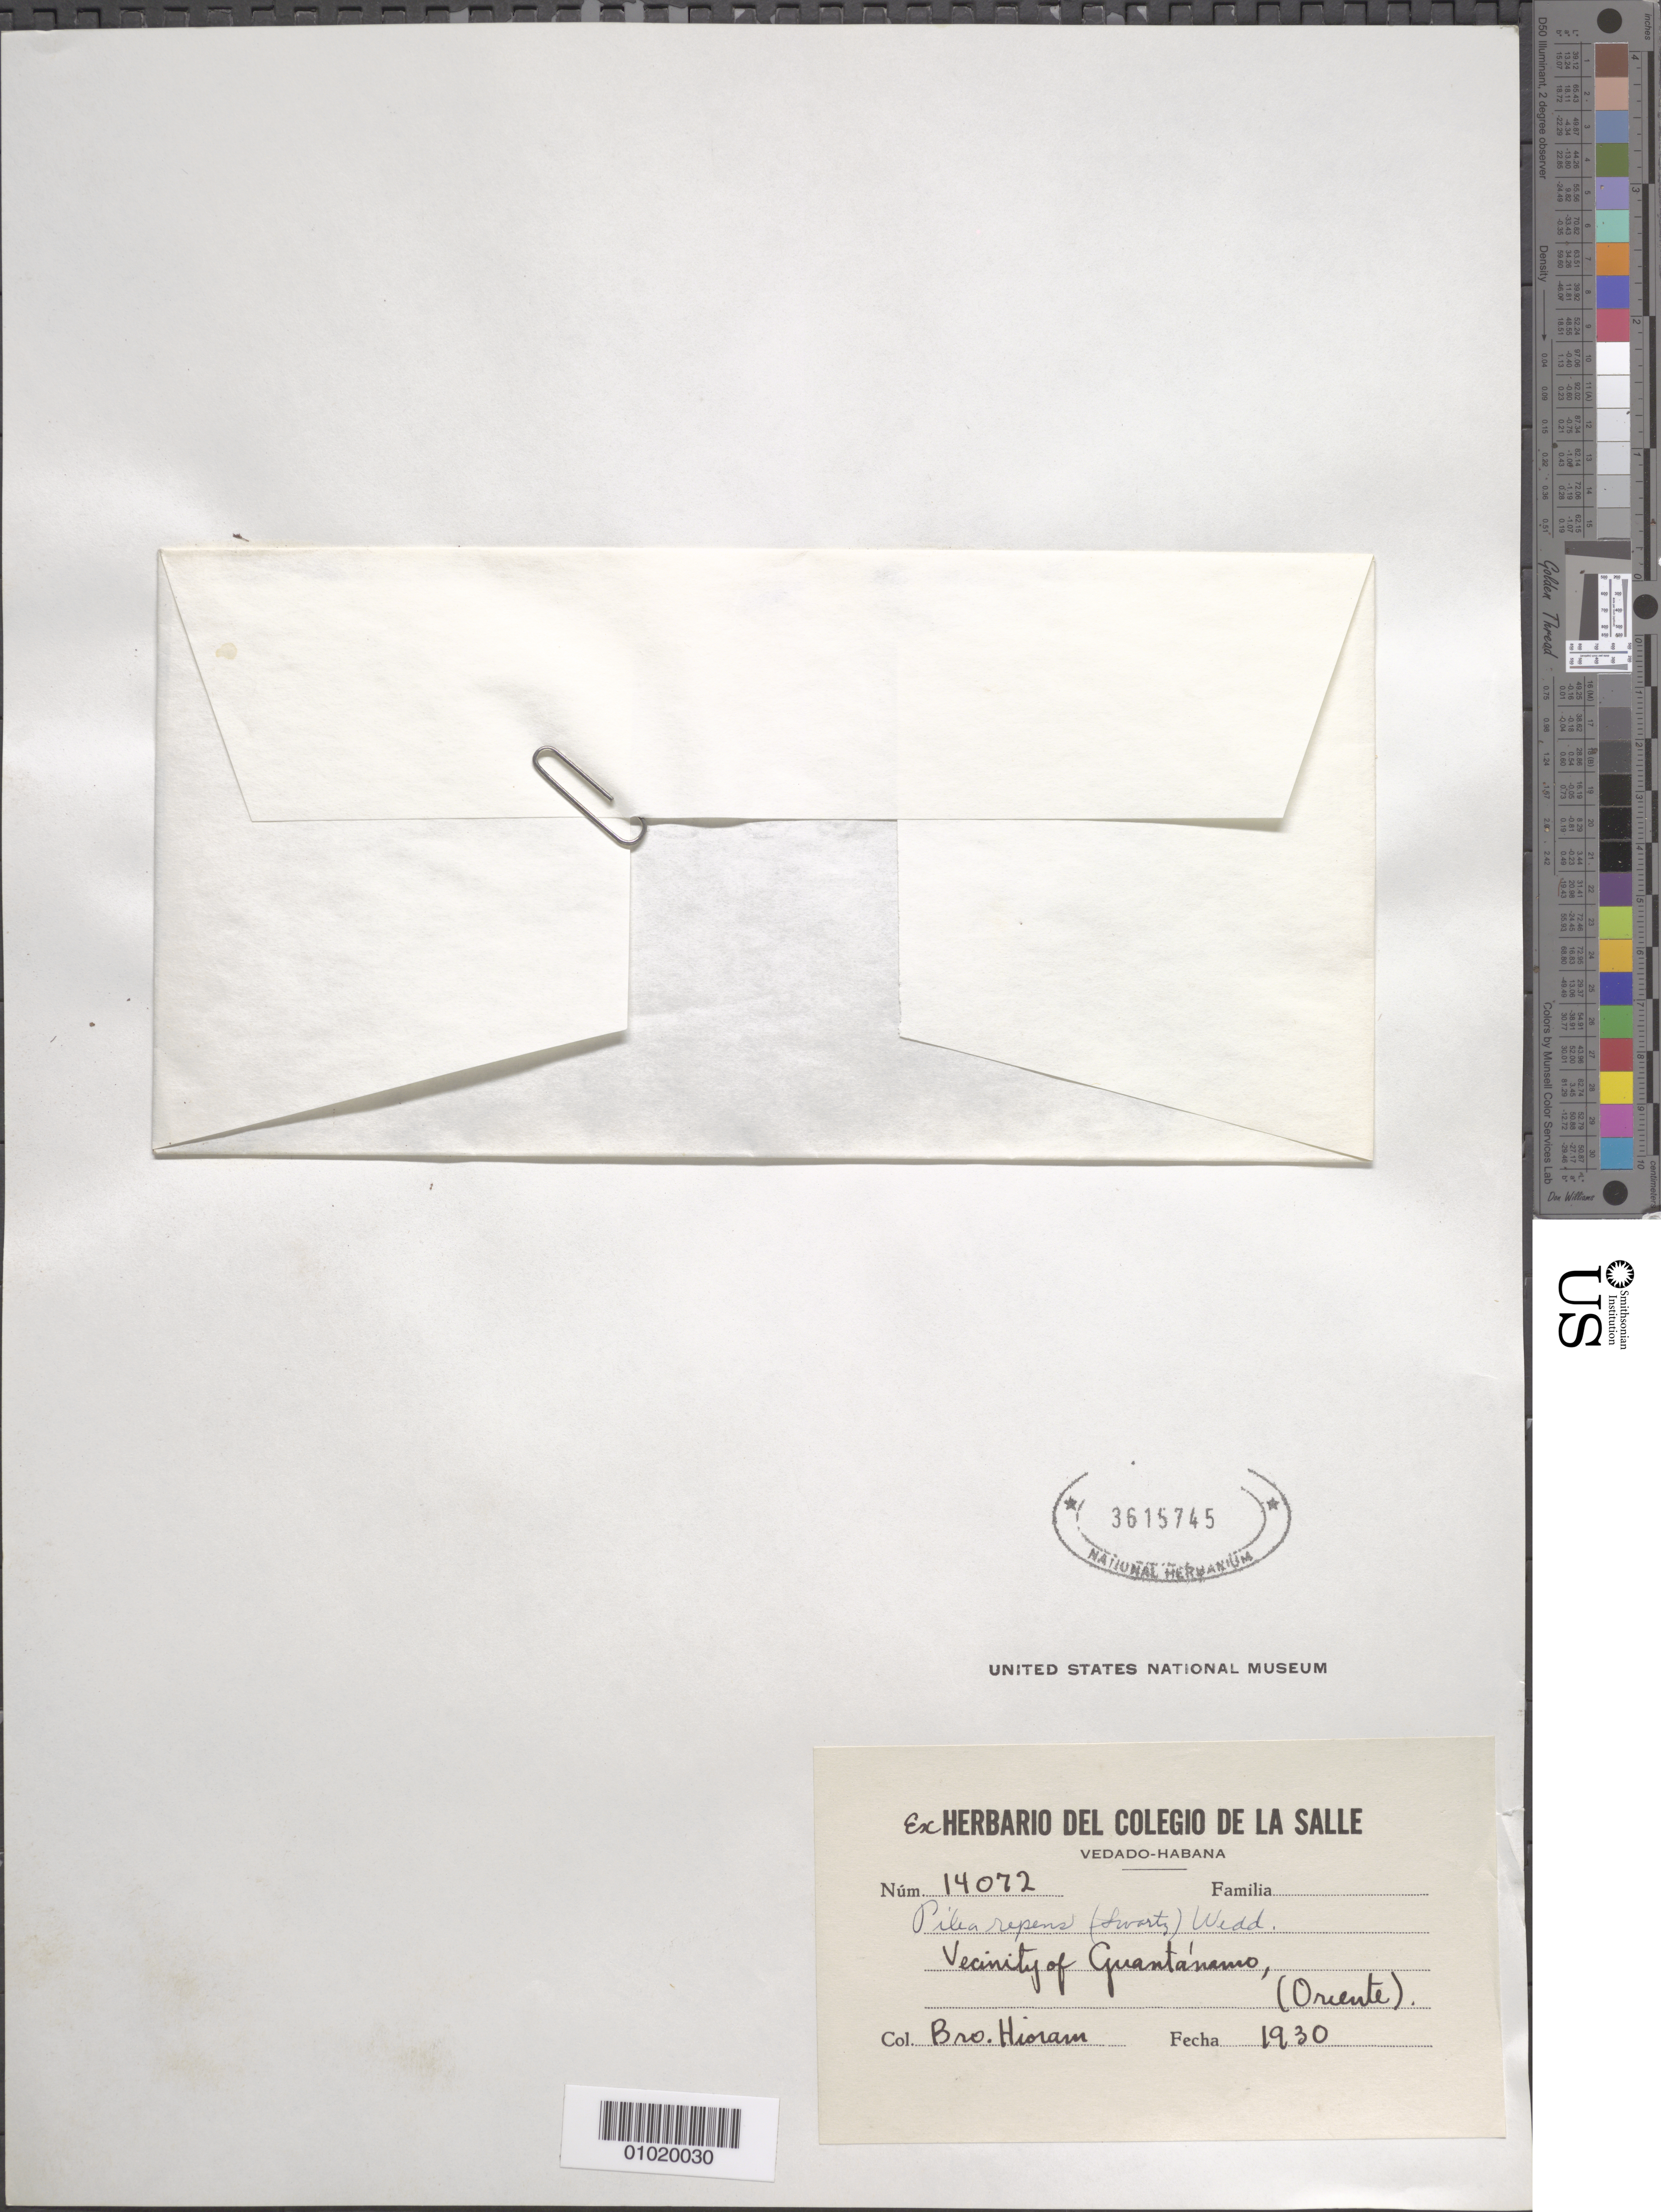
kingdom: Plantae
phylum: Tracheophyta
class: Magnoliopsida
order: Rosales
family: Urticaceae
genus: Pilea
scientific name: Pilea repens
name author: (Sw.) Wedd.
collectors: Bro. Hioram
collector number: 14072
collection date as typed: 01 Jan 1930 to 31 Dec 1930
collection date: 1930-01-01/1930-12-31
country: Cuba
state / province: Guantanamo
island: Cuba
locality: Vicinity of Guantánamo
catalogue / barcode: US 3615745